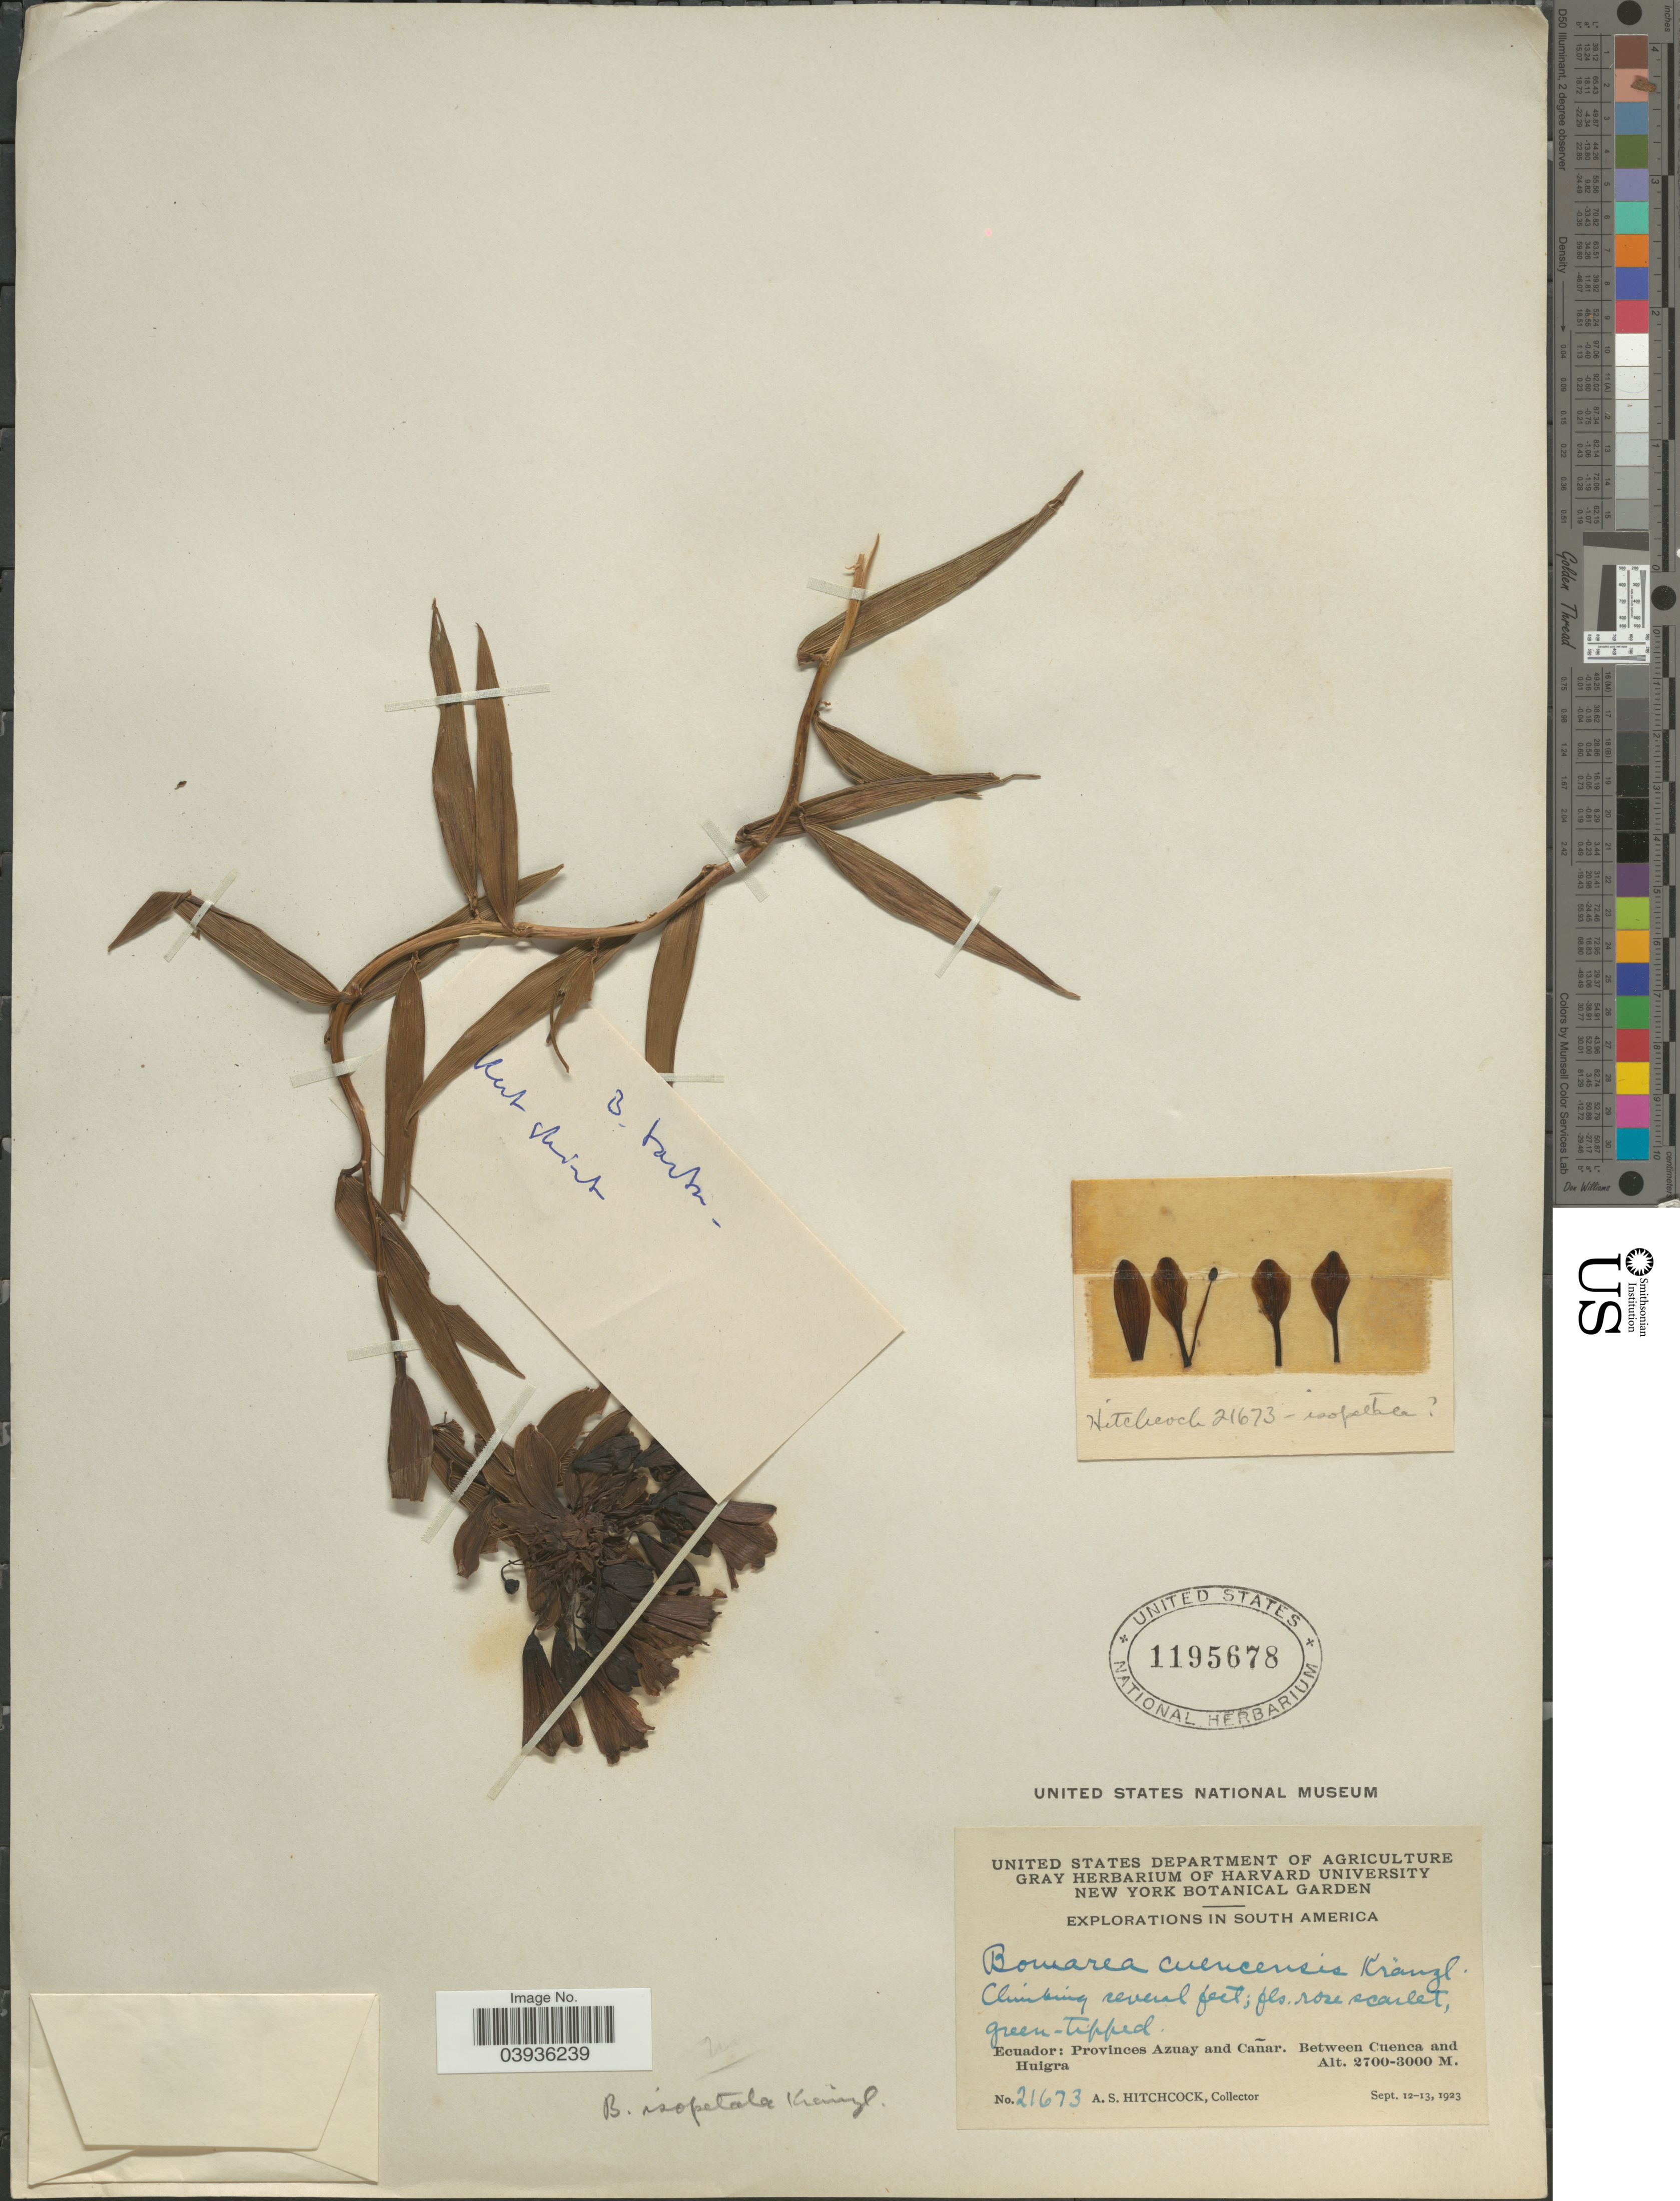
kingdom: Plantae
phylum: Tracheophyta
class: Liliopsida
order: Liliales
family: Alstroemeriaceae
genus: Bomarea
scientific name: Bomarea isopetala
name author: Kraenzl.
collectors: A. S. Hitchcock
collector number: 21673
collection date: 1923-09-12/1923-09-13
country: Ecuador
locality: Provinces Azuay and Cañar. Between Cuenca and Huigra.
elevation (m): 2700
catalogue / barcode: US 1195678